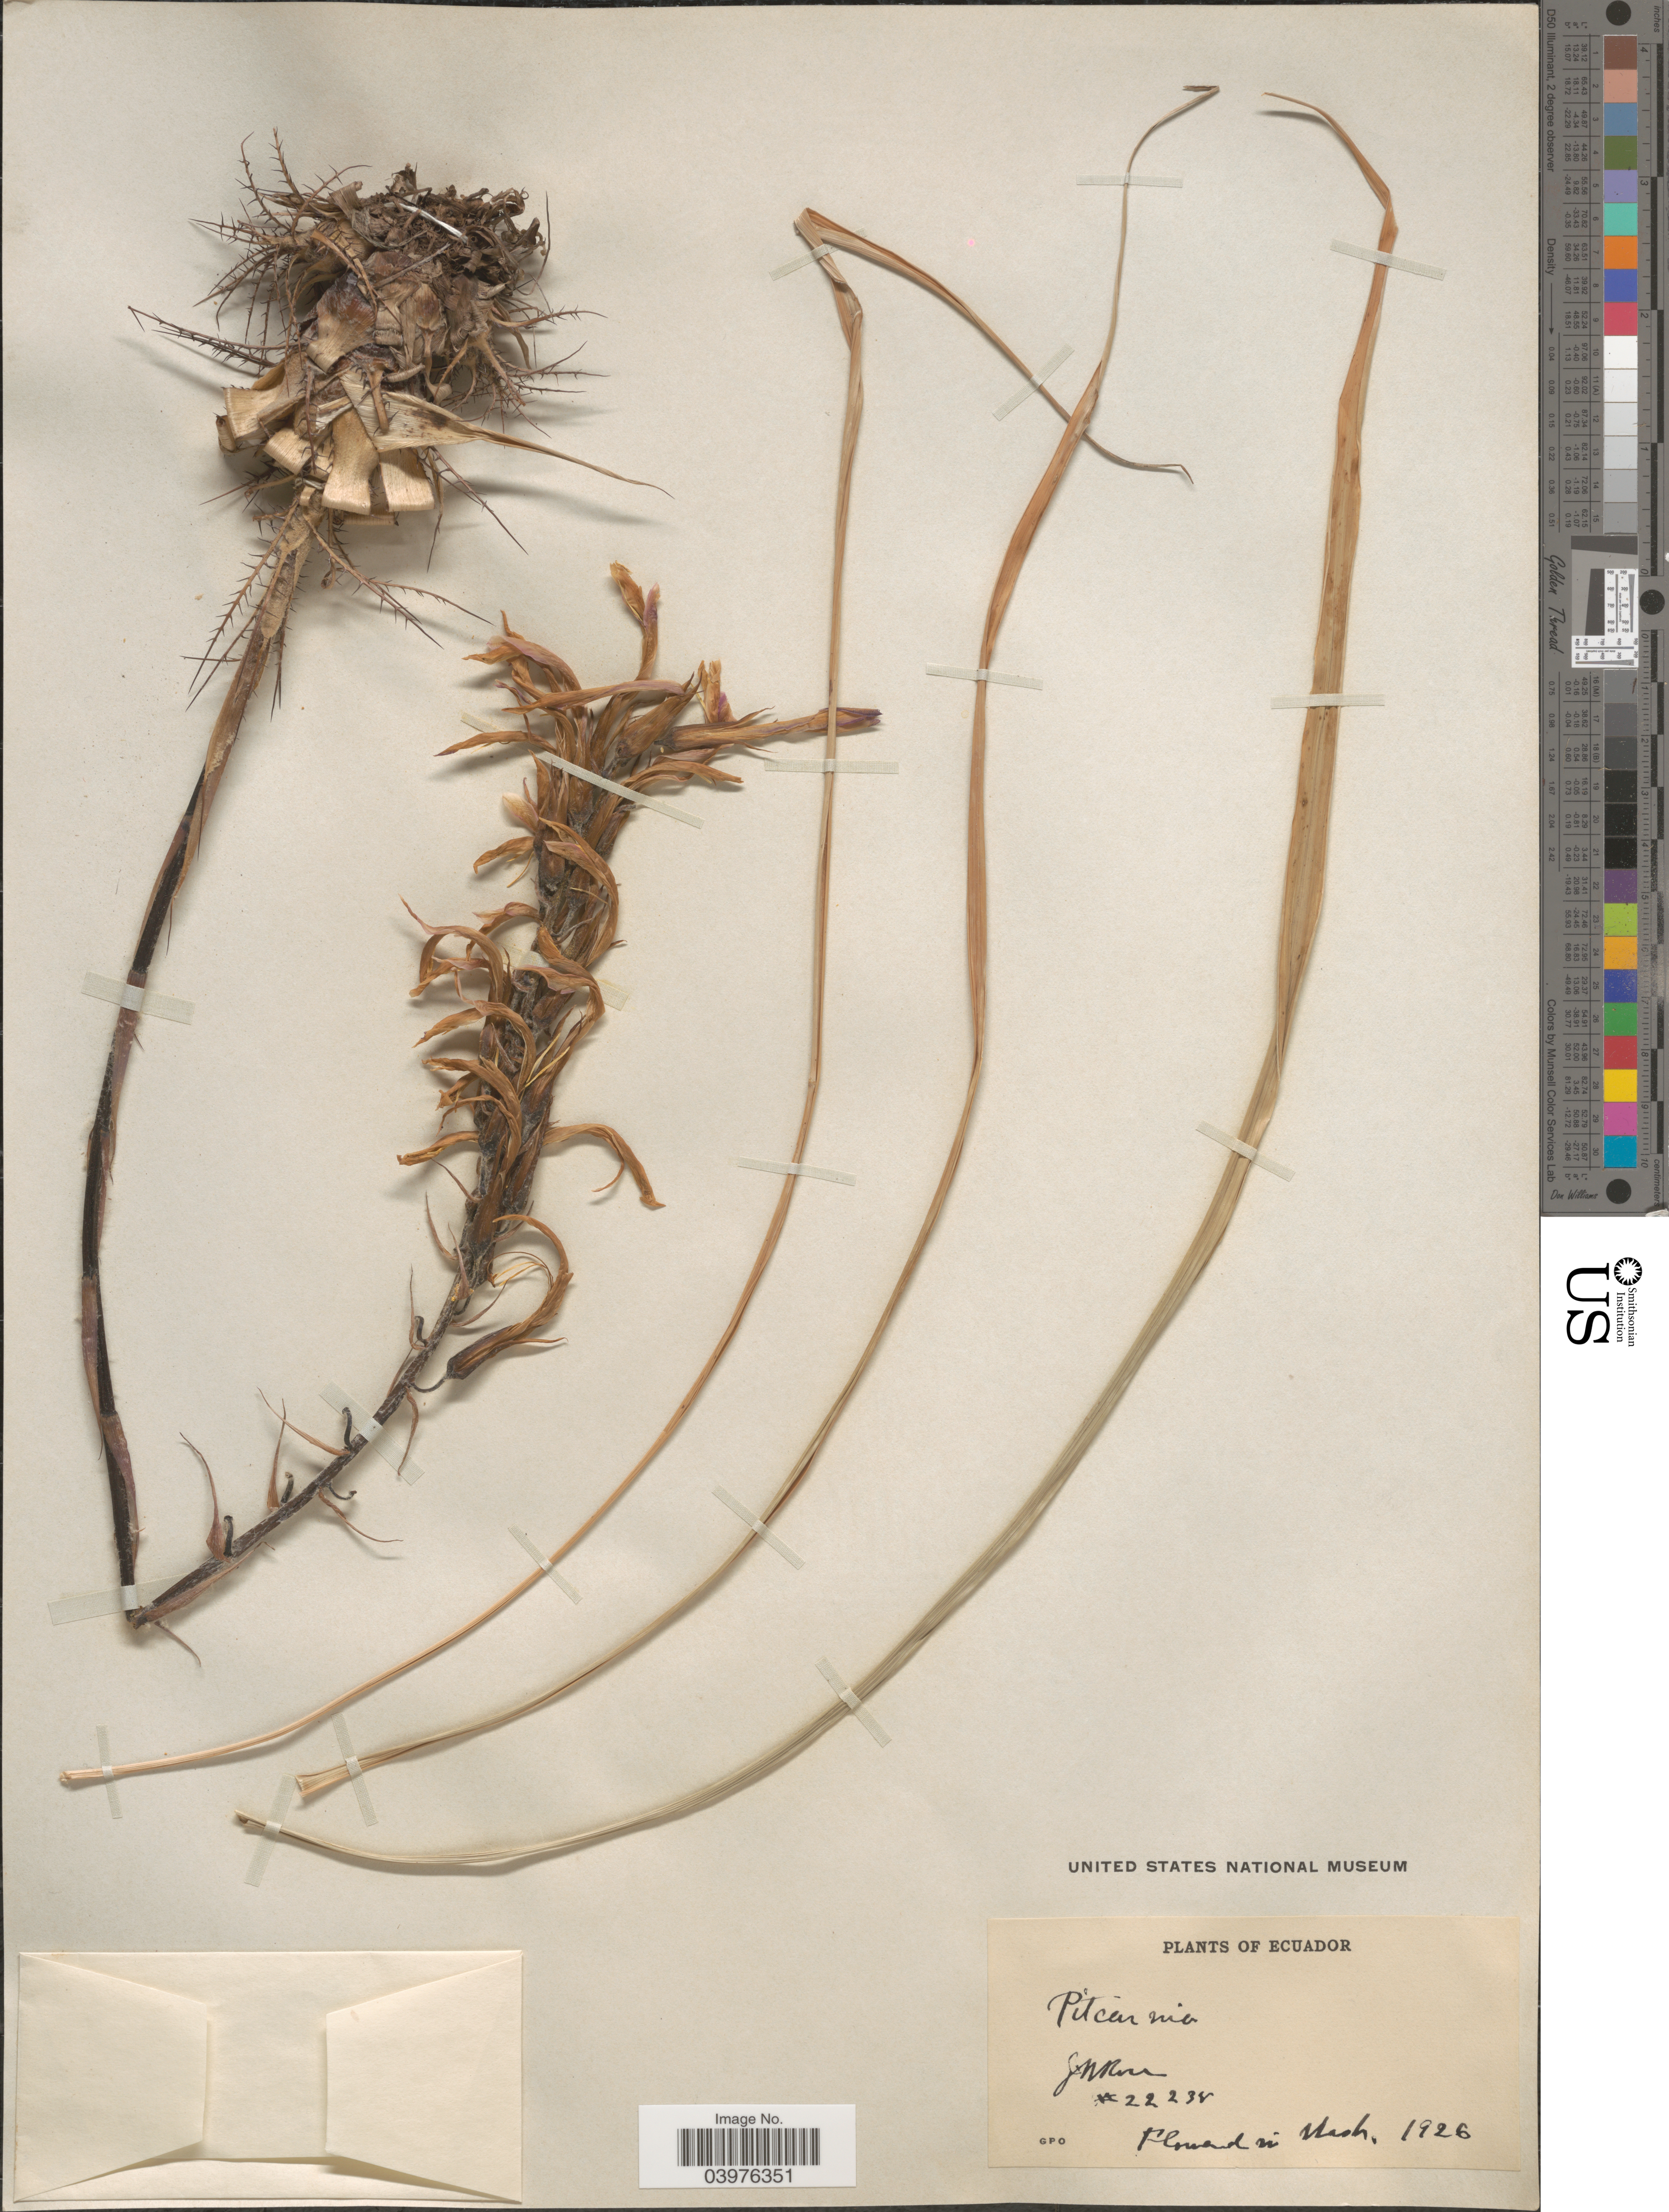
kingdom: Plantae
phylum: Tracheophyta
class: Liliopsida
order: Poales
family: Bromeliaceae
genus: Pitcairnia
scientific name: Pitcairnia pungens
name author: Kunth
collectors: J. N. Rose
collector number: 22234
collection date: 1926-03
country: Ecuador